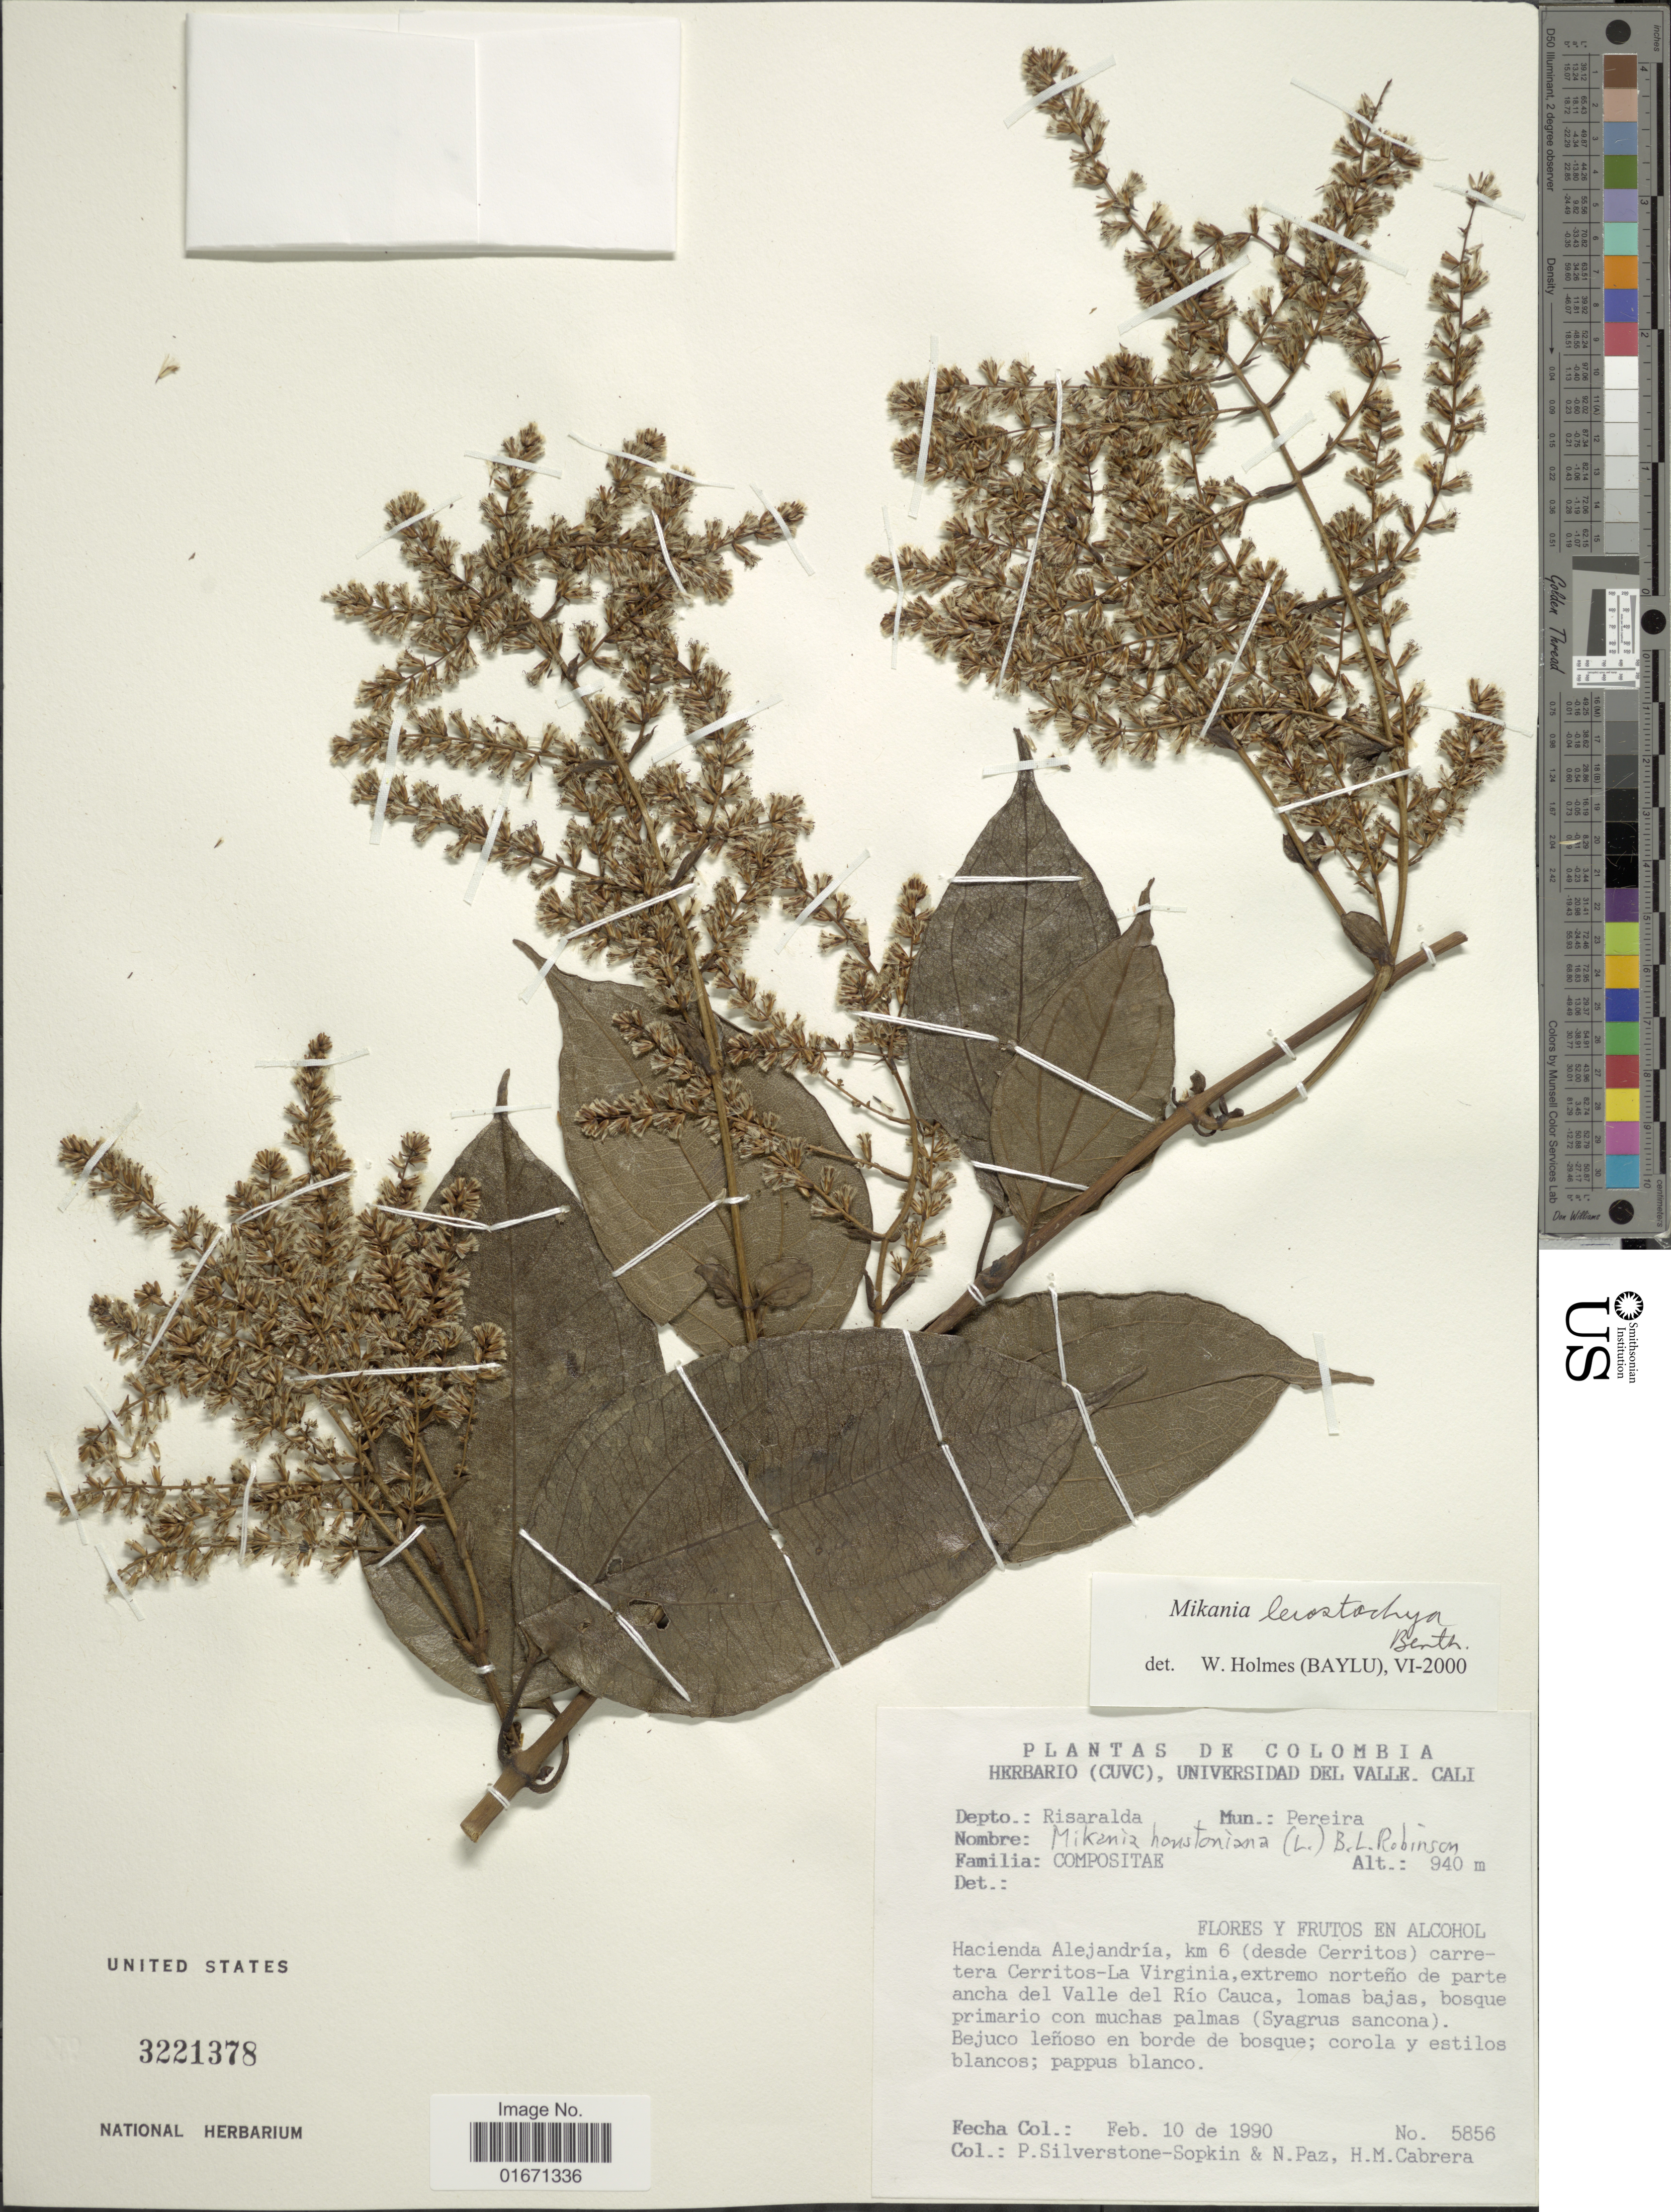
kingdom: Plantae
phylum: Tracheophyta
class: Magnoliopsida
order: Asterales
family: Asteraceae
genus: Mikania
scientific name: Mikania leiostachya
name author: Benth.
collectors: P. A. Silverstone-Sopkin, N. Paz & H. Cabrera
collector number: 5856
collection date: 1990-02-10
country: Colombia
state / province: Risaralda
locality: Mun. Pereira, Hacienda Alejandria, km 6 (desde Cerritos) carretera Cerritos-La Virginia, extremo norteno de parte ancha del Valle del Rio Cauca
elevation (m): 940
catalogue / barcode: US 3221378